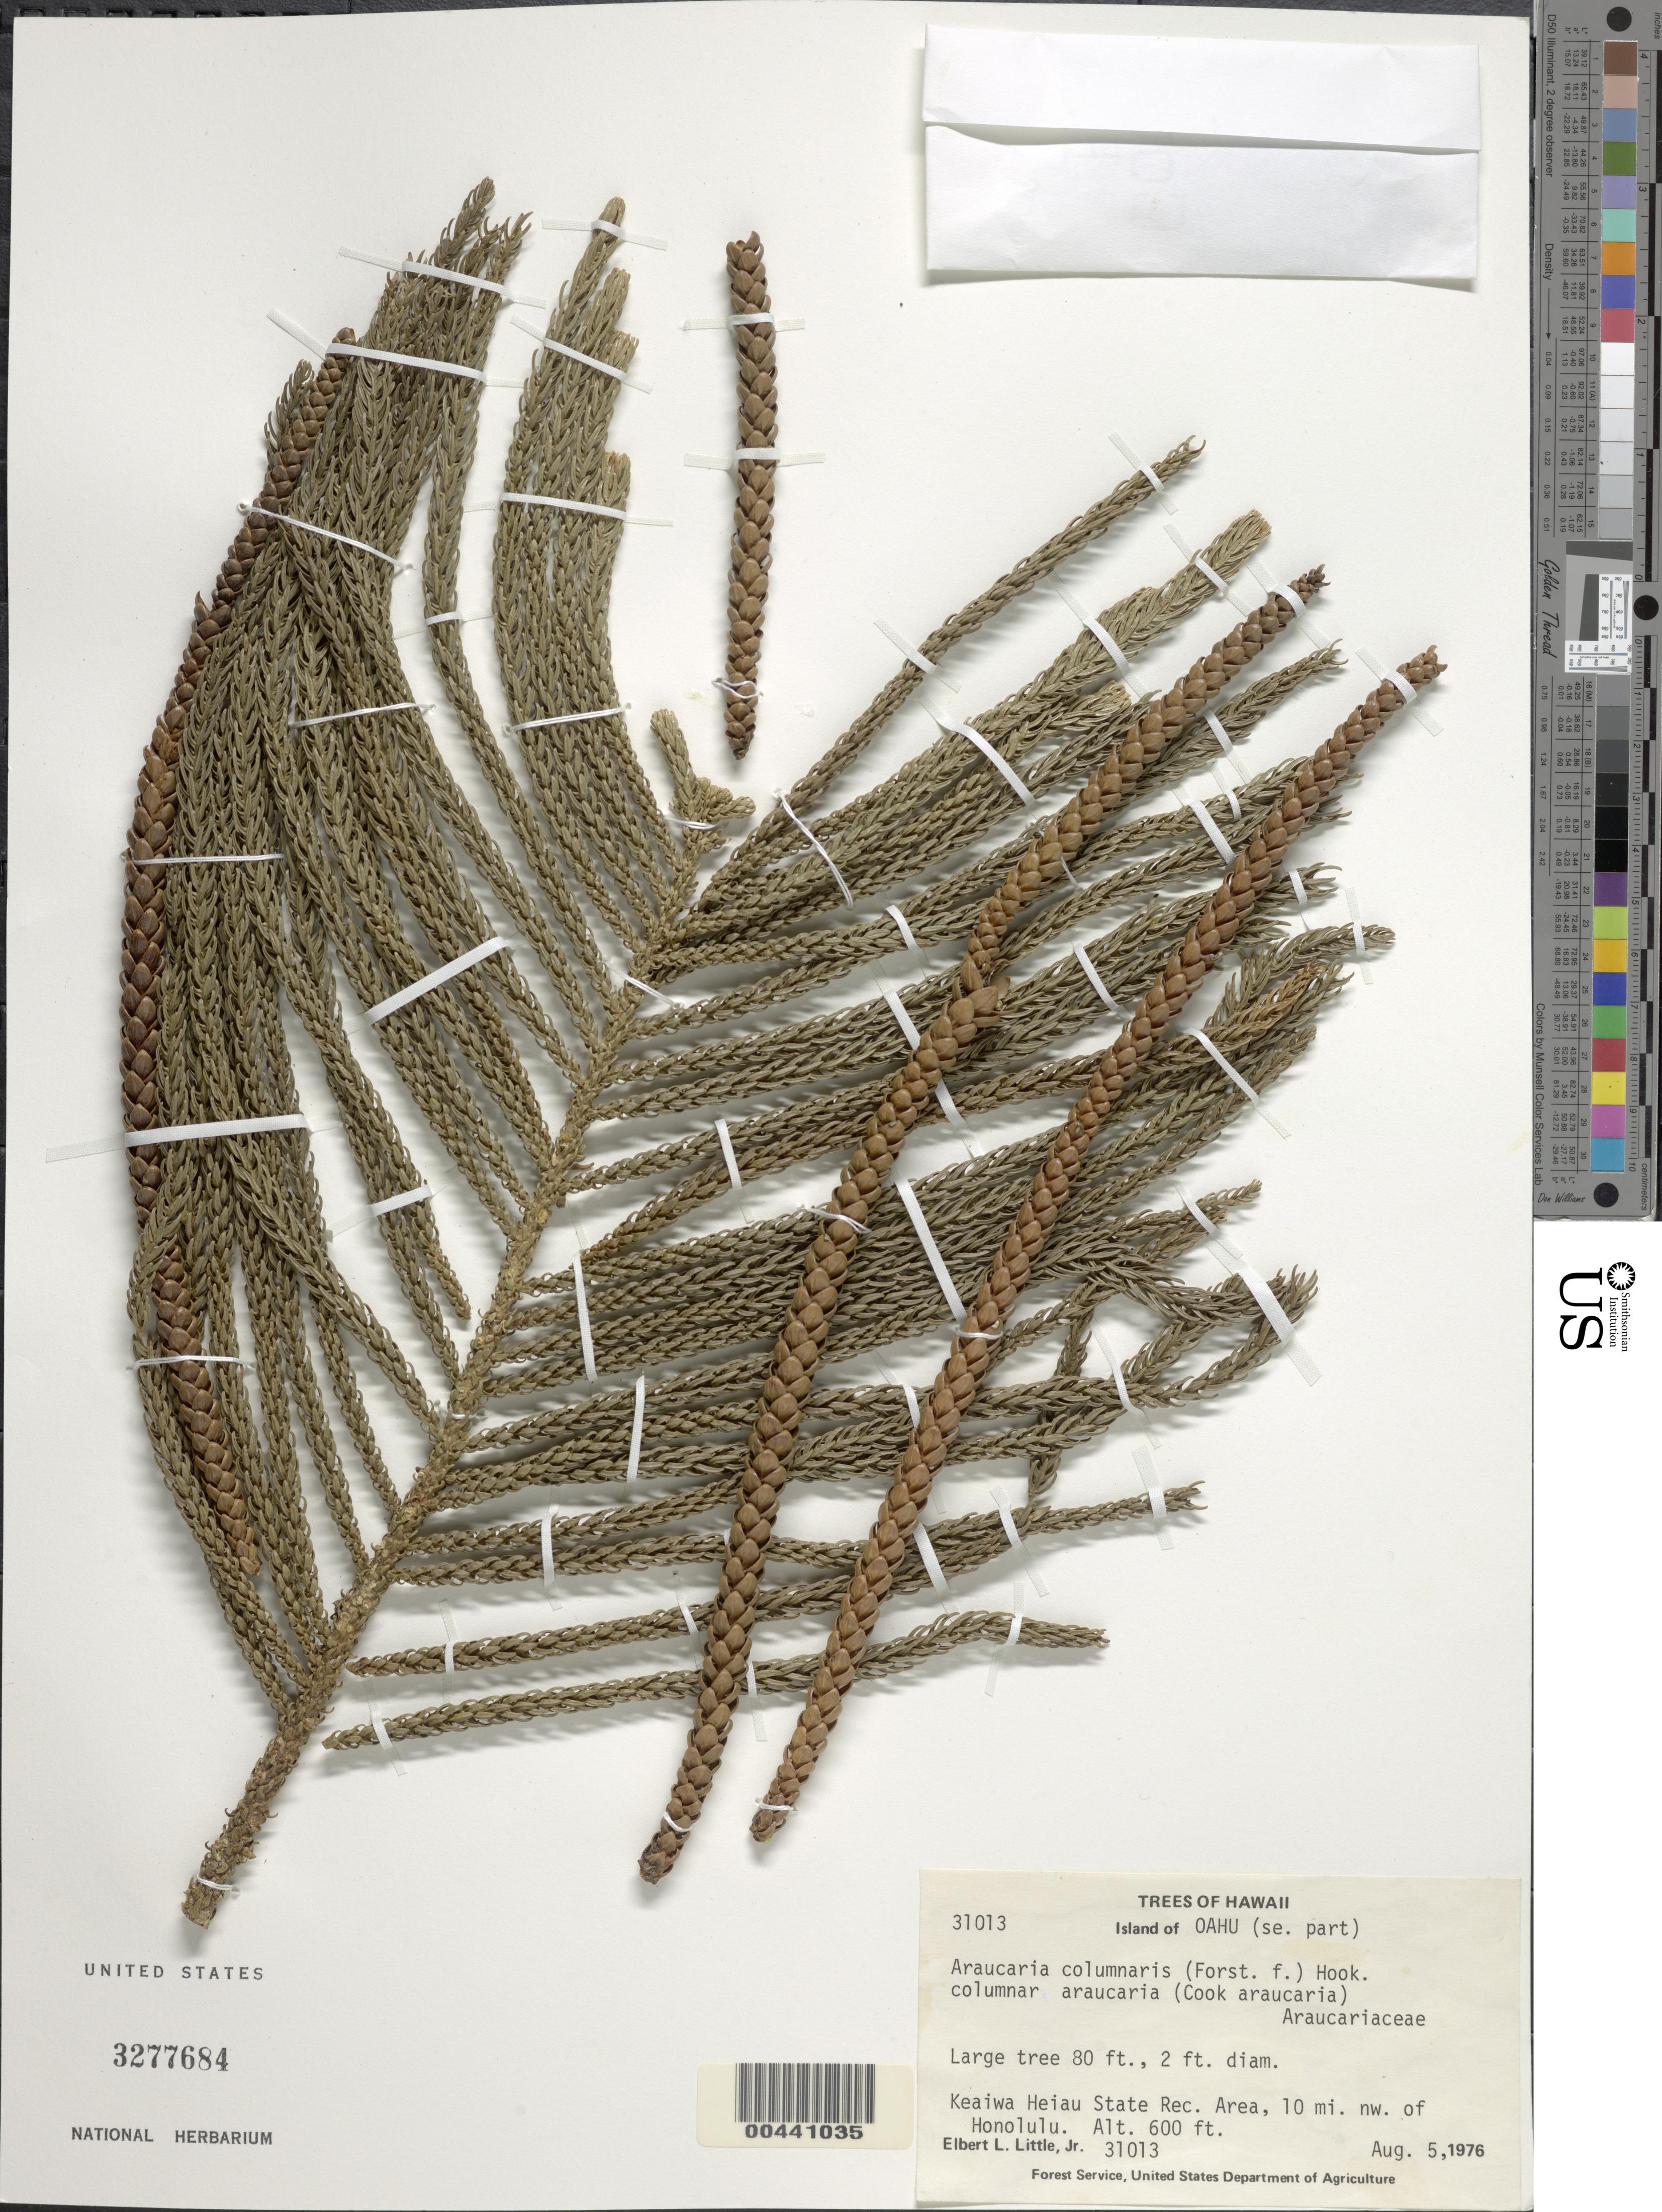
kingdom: Plantae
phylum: Tracheophyta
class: Pinopsida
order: Pinales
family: Araucariaceae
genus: Araucaria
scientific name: Araucaria columnaris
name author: (G. Forst.) Hook.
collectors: E. L. Little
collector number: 31013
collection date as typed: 5 Aug 1976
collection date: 1976-08-05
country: United States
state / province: Hawaii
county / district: Honolulu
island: Oahu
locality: SE part of Oahu, Keaiwa Heiau State Rec. Area, 10 mi NW of Honolulu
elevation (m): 183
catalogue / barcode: US 3277684